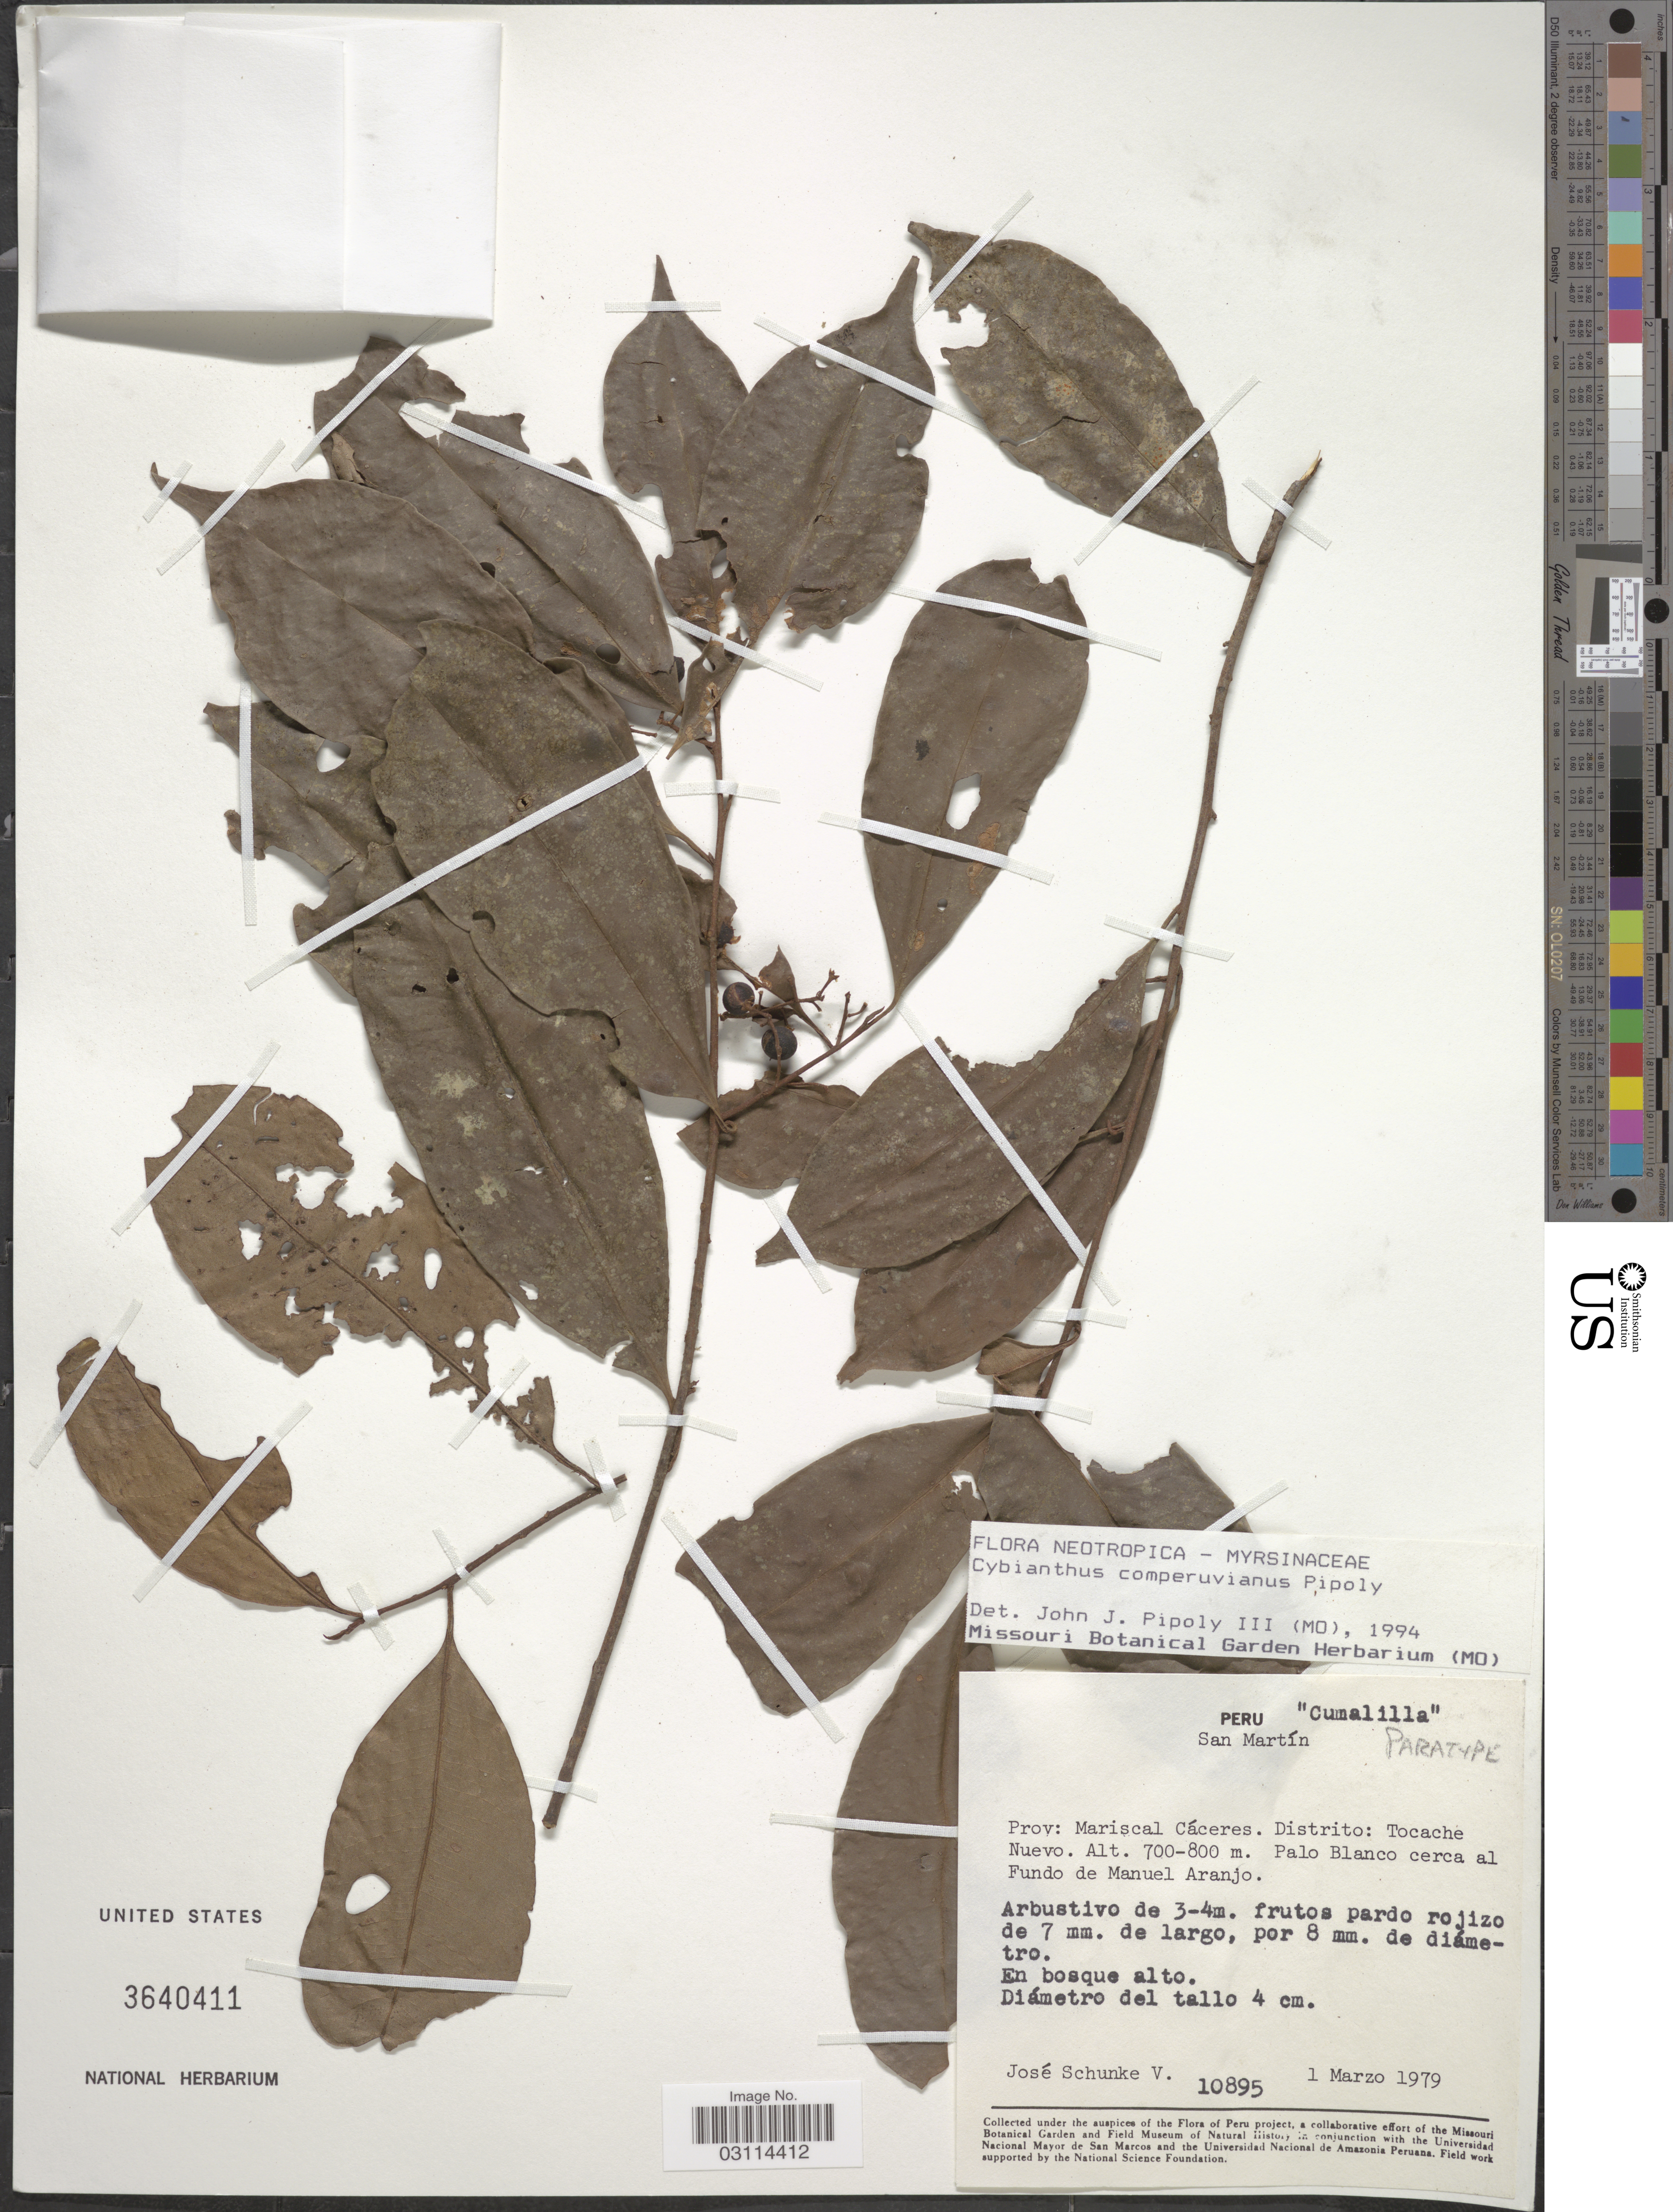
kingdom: Plantae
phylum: Tracheophyta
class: Magnoliopsida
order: Ericales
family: Primulaceae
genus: Cybianthus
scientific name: Cybianthus comperuvianus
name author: Pipoly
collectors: J. Schunke Vigo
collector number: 10895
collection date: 1979-03-01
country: Peru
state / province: San Martín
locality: Prov: Mariscal Cáceres. Distrito: Tocache Nuevo. Palo Blanco cerca al Fundo de Manuel Aranjo.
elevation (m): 700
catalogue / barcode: US 3640411